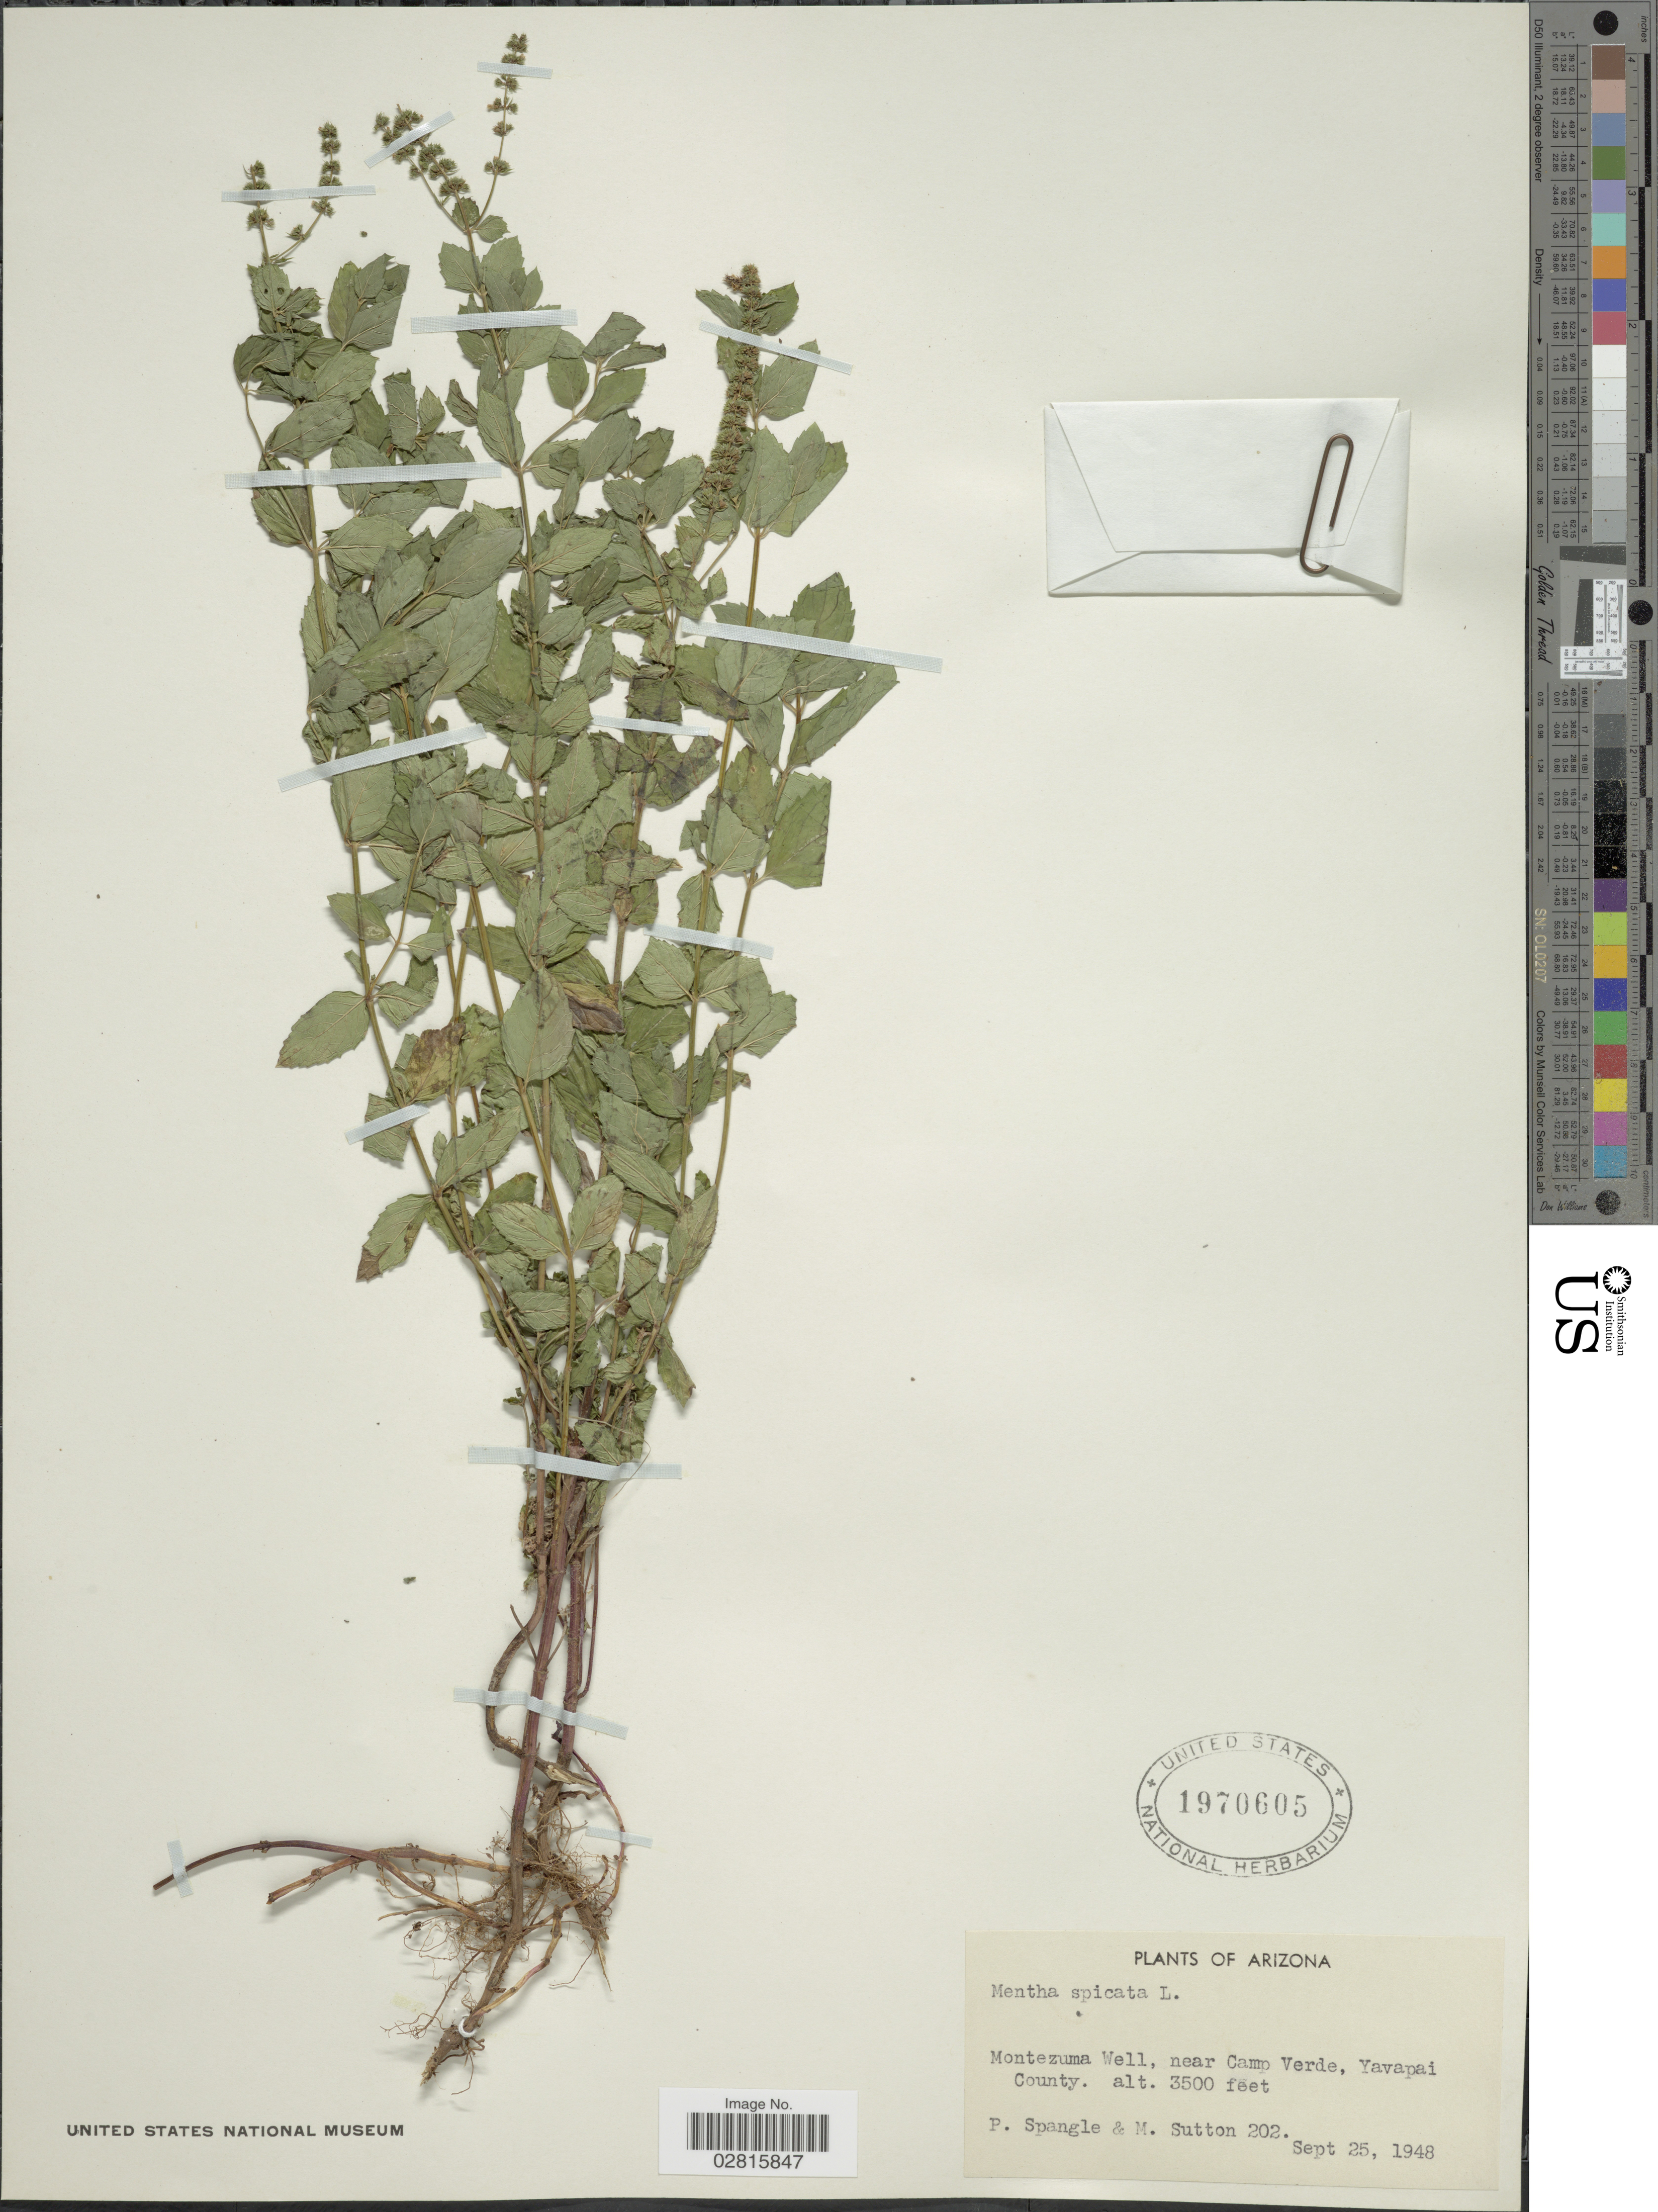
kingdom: Plantae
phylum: Tracheophyta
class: Magnoliopsida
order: Lamiales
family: Lamiaceae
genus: Mentha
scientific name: Mentha spicata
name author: L.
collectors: P. Spangle & M. Sutton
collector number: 202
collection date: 1948-09-25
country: United States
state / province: Arizona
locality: Montezuma Well, near Camp Verde, Yavapai County.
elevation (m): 1067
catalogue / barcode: US 1970605